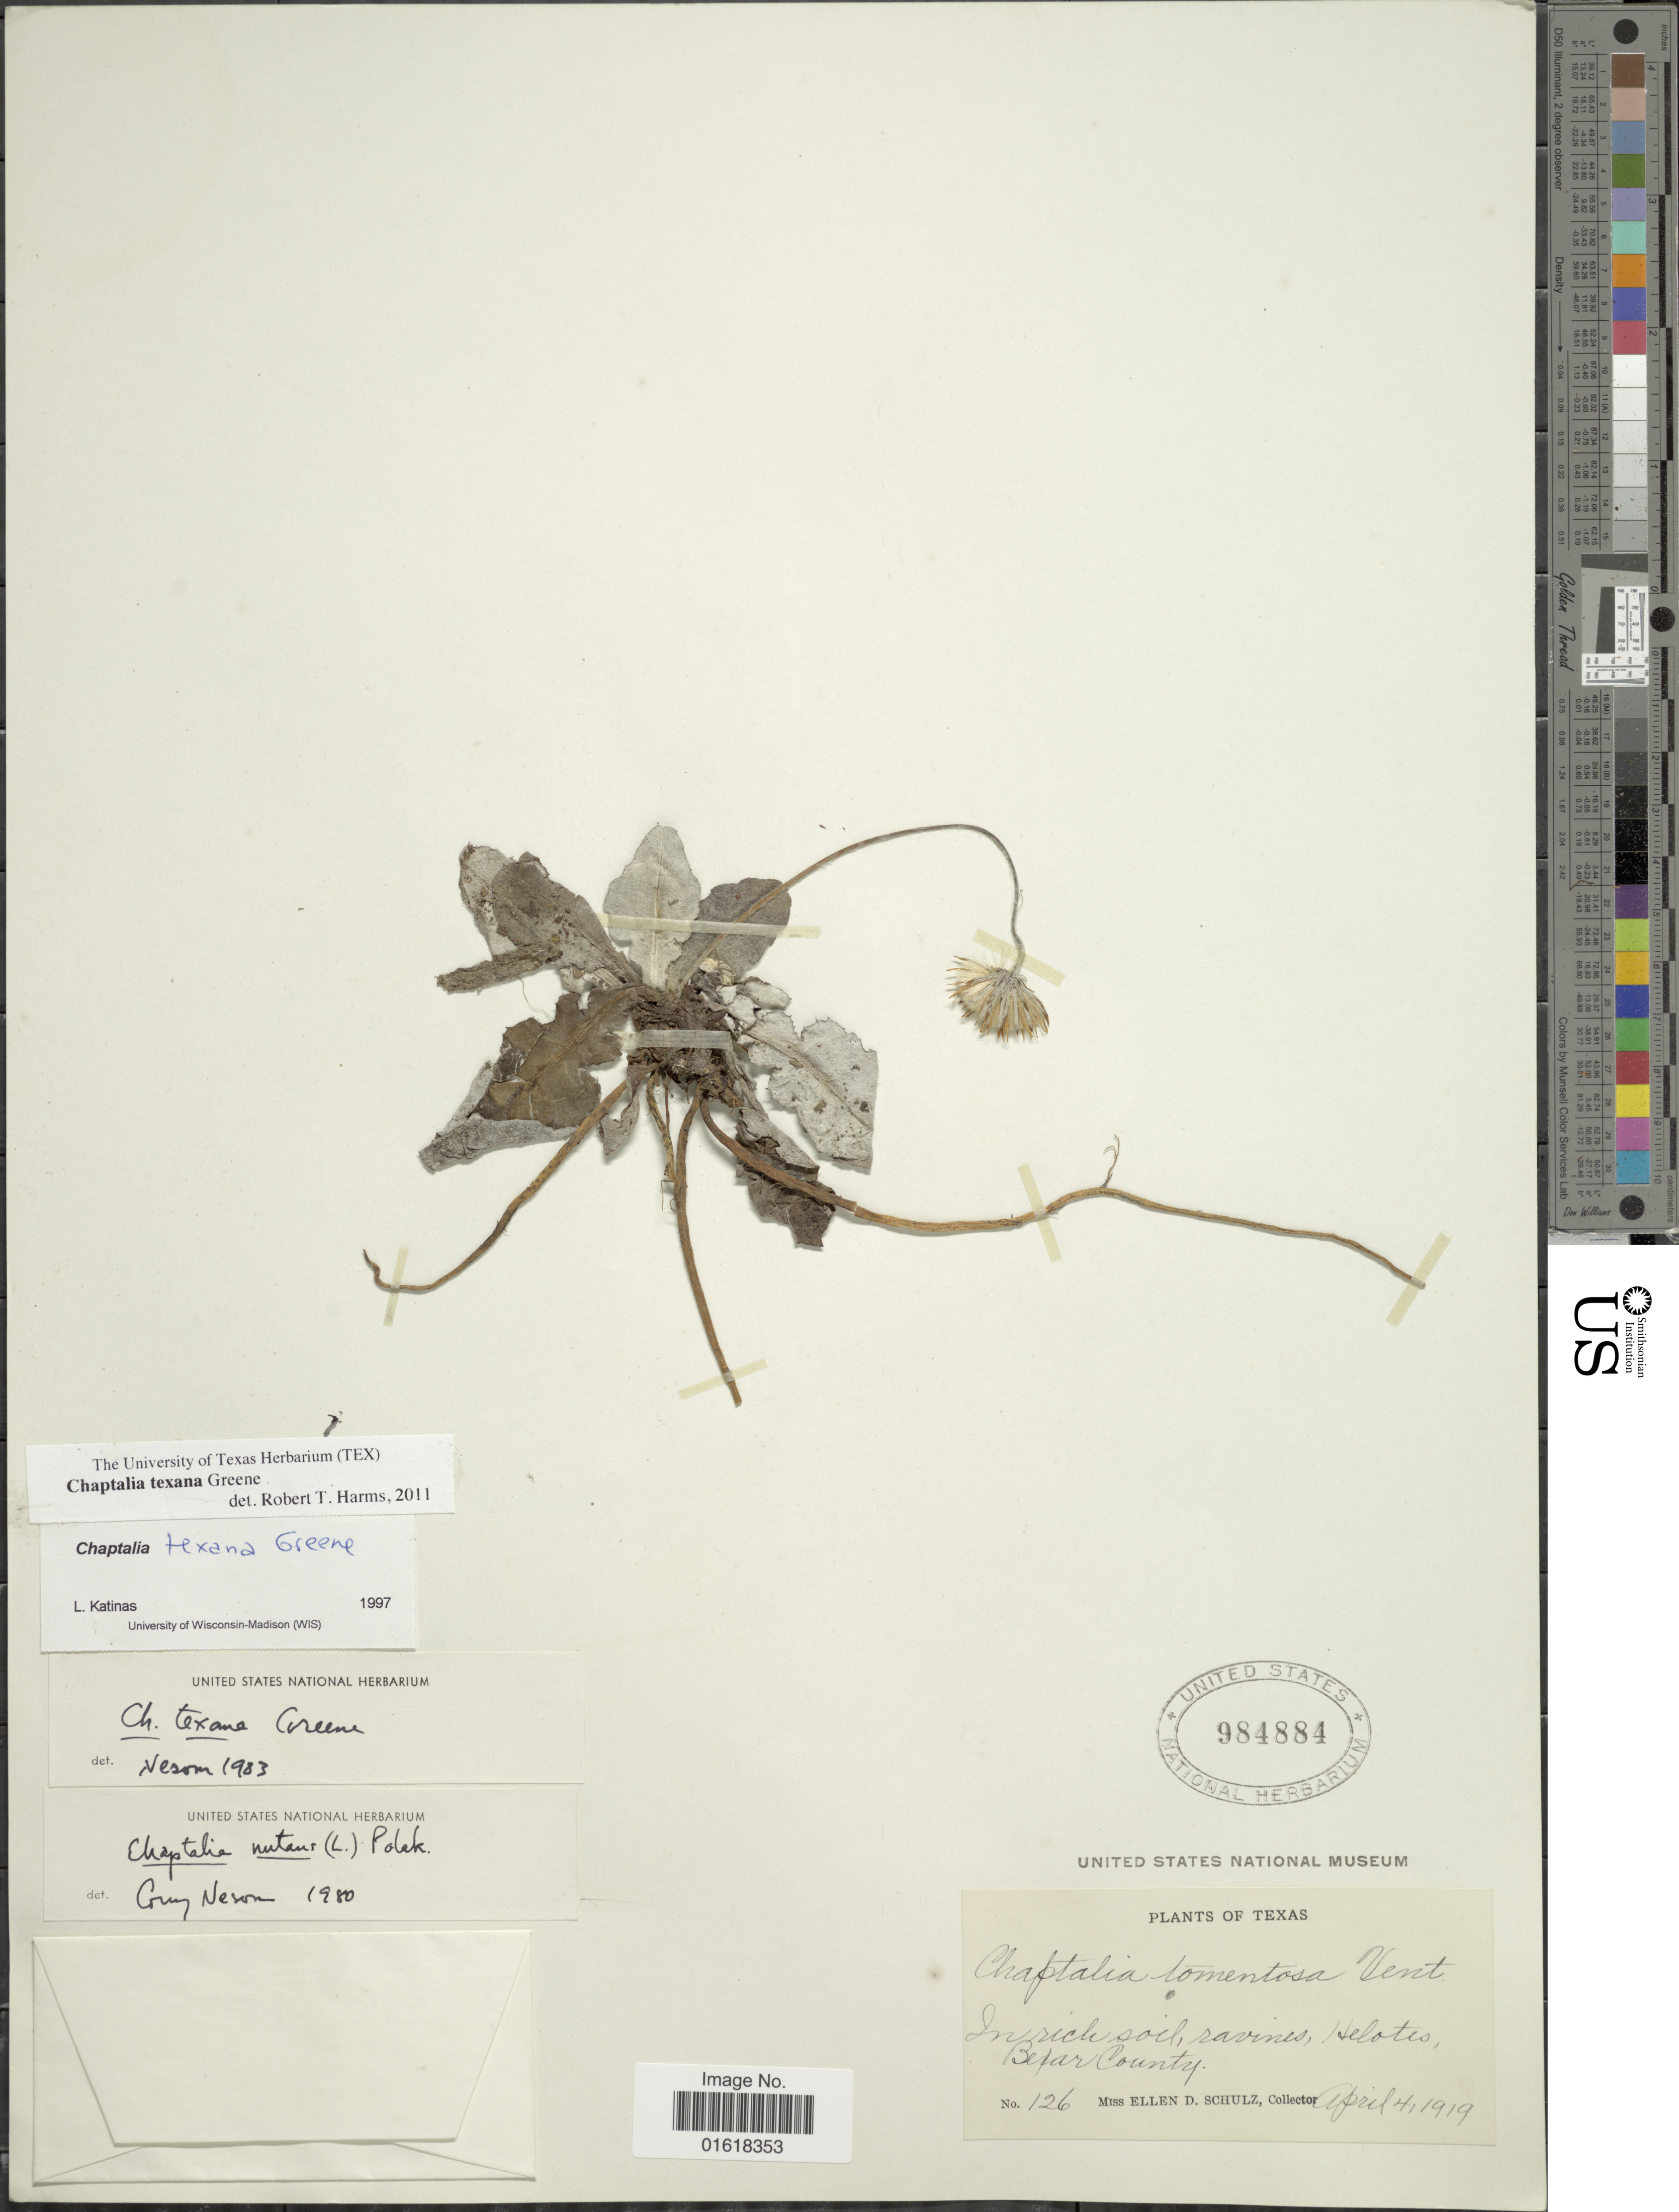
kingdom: Plantae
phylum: Tracheophyta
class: Magnoliopsida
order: Asterales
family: Asteraceae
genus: Chaptalia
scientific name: Chaptalia texana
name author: Greene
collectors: E. D. Schulz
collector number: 126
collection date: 1919-04-04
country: United States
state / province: Texas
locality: Helotes, Bexar County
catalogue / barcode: US 984884